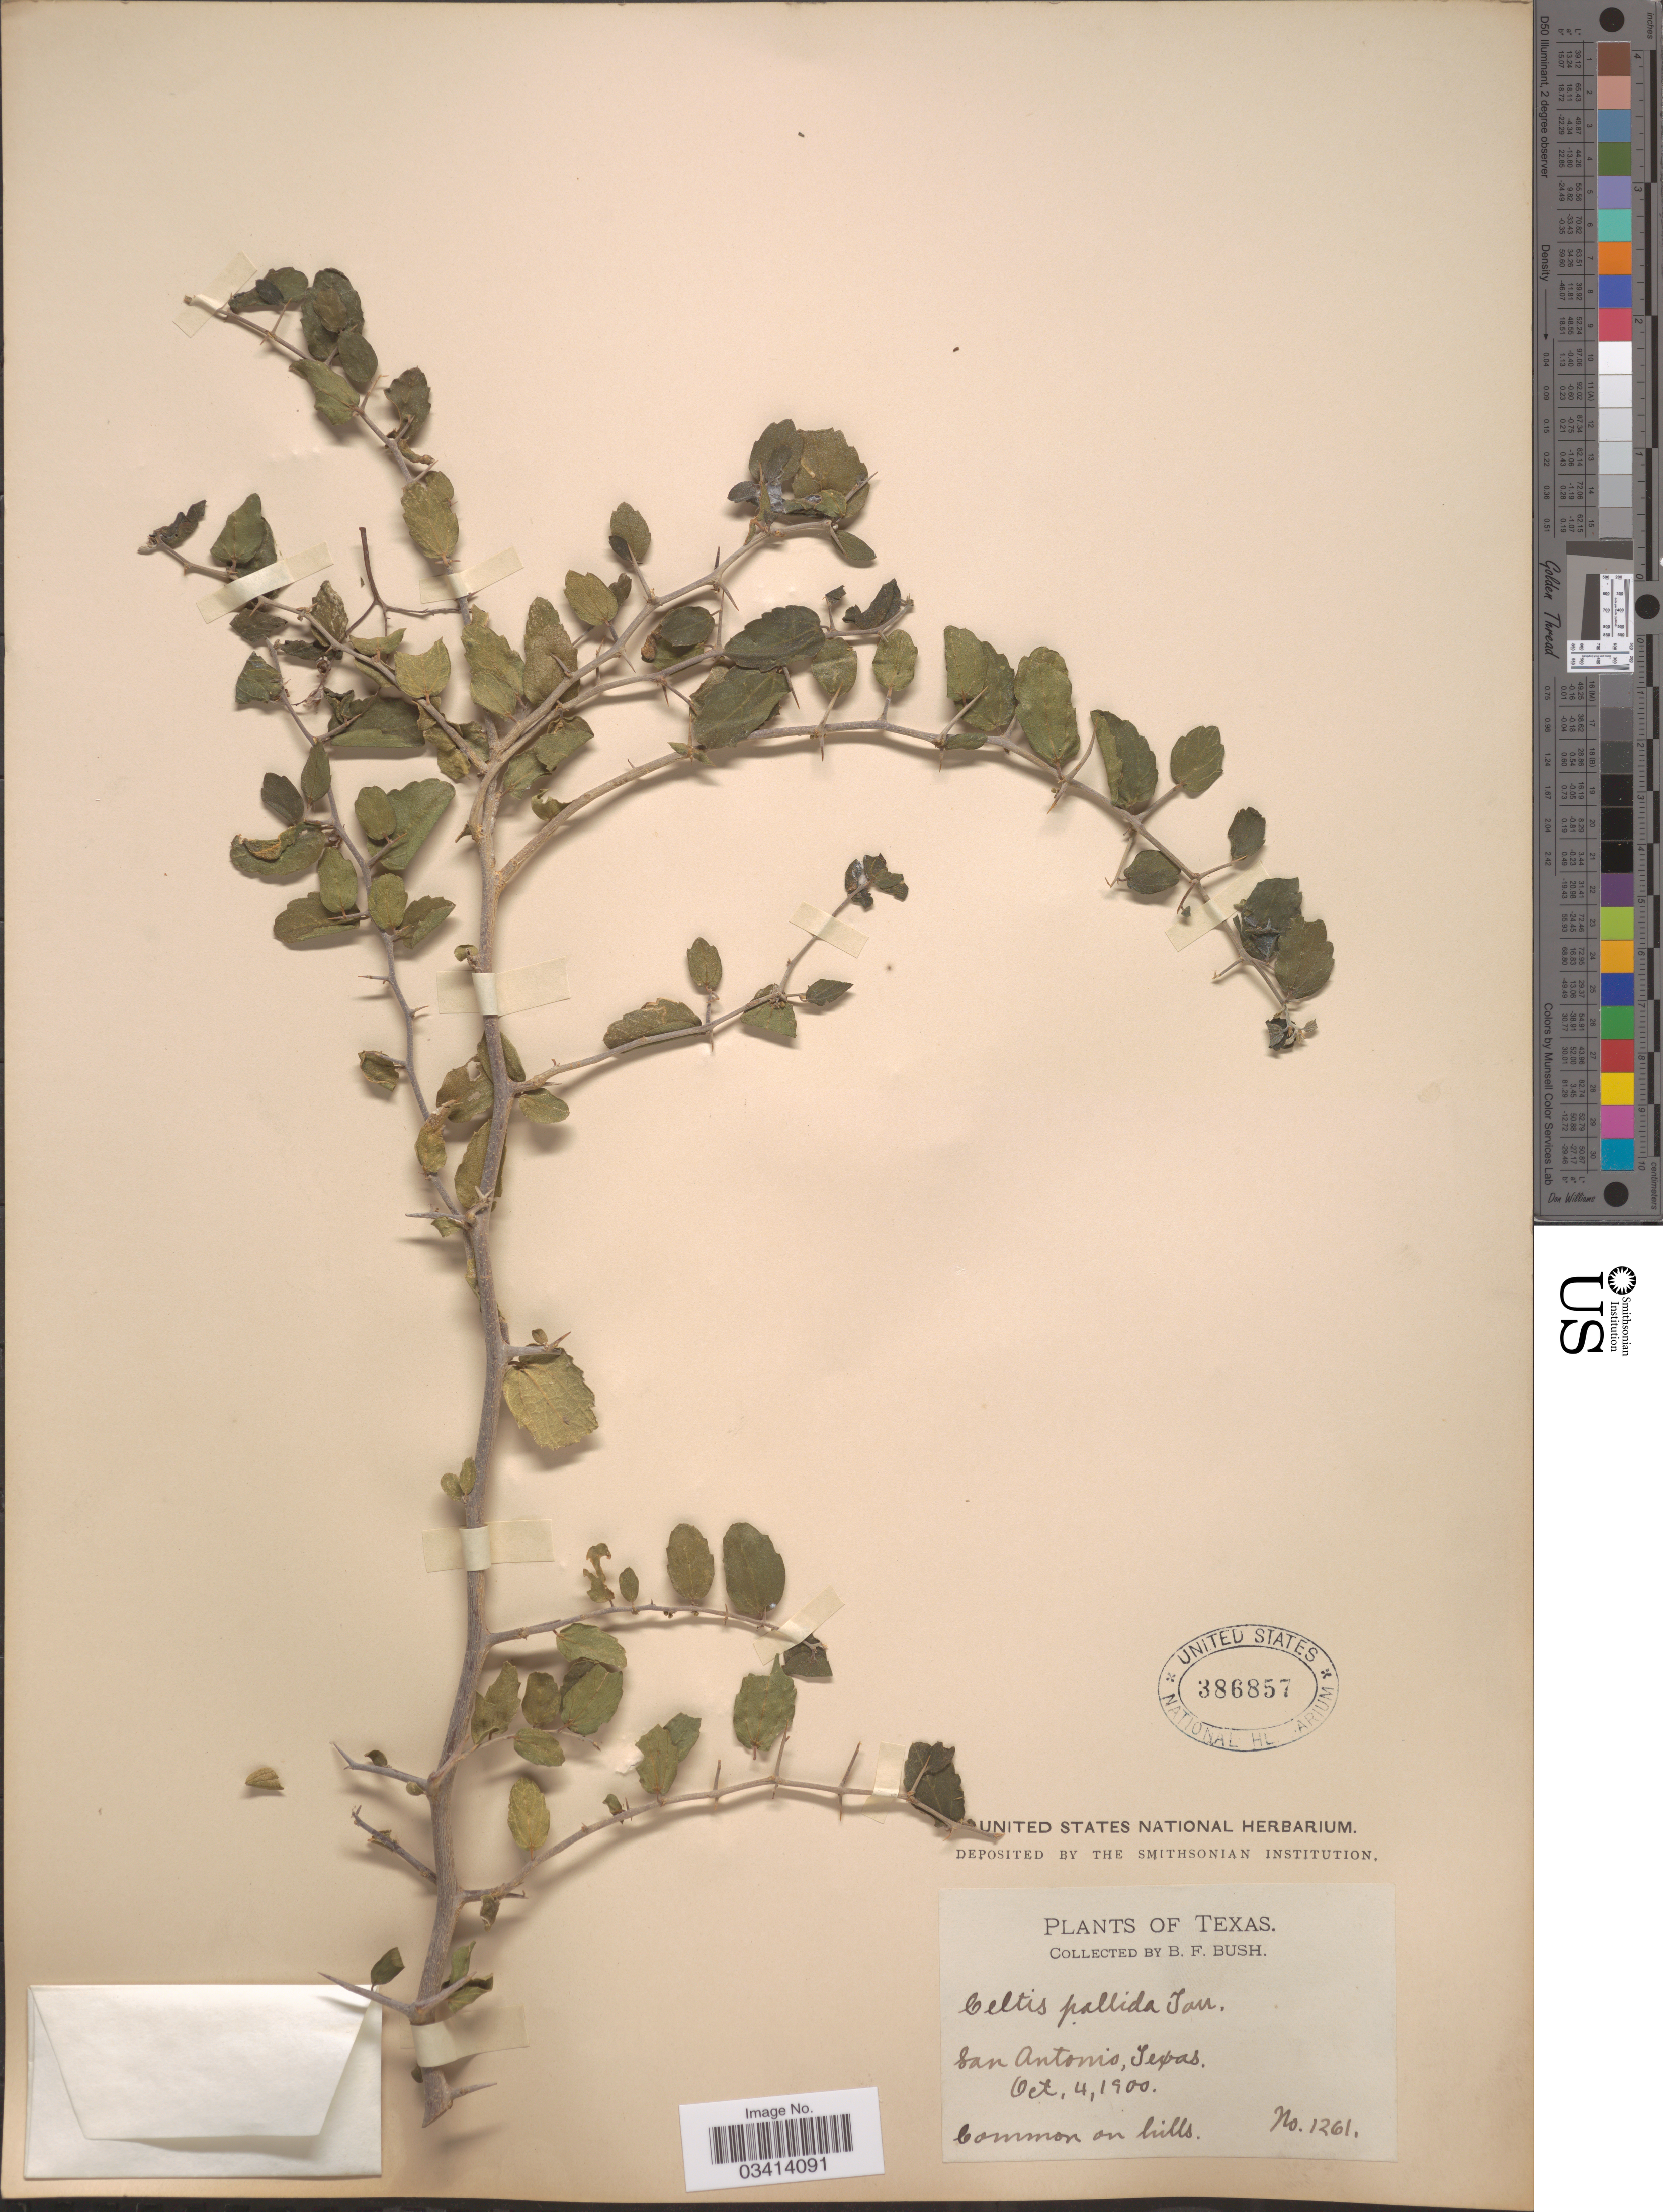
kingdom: Plantae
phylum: Tracheophyta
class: Magnoliopsida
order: Rosales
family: Cannabaceae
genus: Celtis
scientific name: Celtis pallida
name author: Torr. in Emory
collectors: B. F. Bush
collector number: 1261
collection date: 1900-10-04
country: United States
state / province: Texas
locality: San Antonio.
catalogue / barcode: US 386857